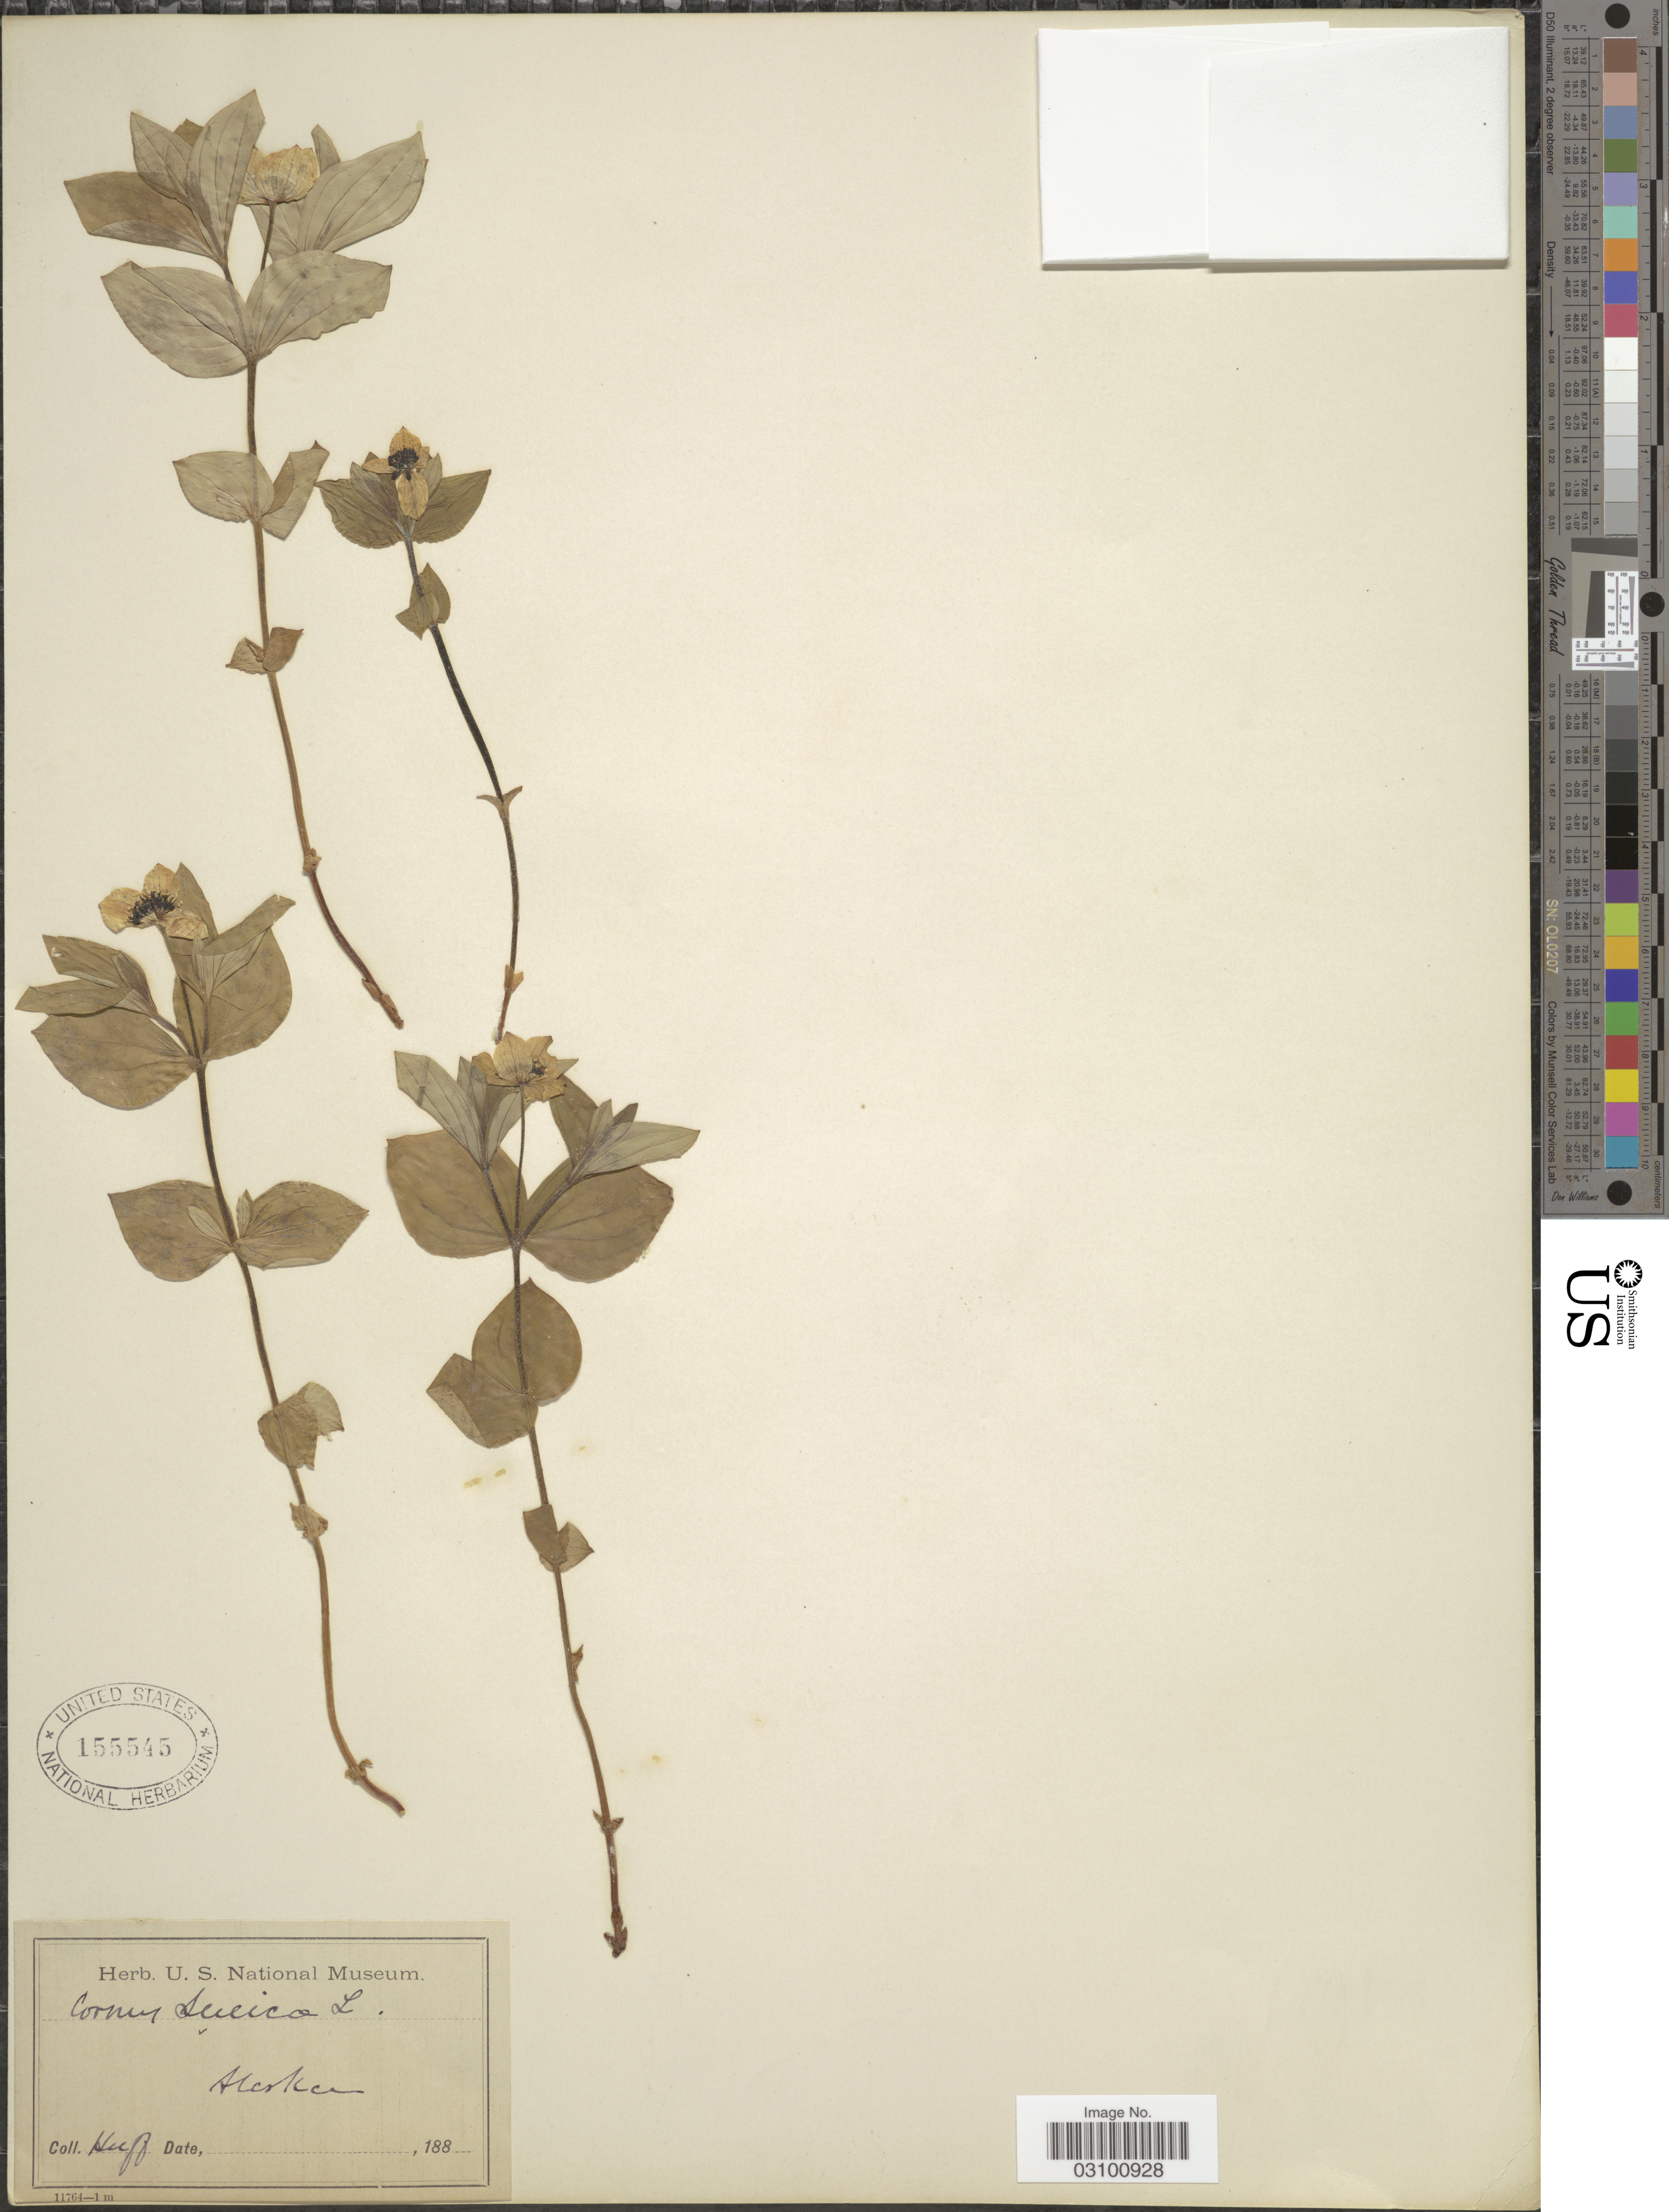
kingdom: Plantae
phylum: Tracheophyta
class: Magnoliopsida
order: Cornales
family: Cornaceae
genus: Cornus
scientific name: Cornus suecica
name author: L.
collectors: -. Huff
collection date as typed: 188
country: United States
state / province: Alaska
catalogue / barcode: US 155545